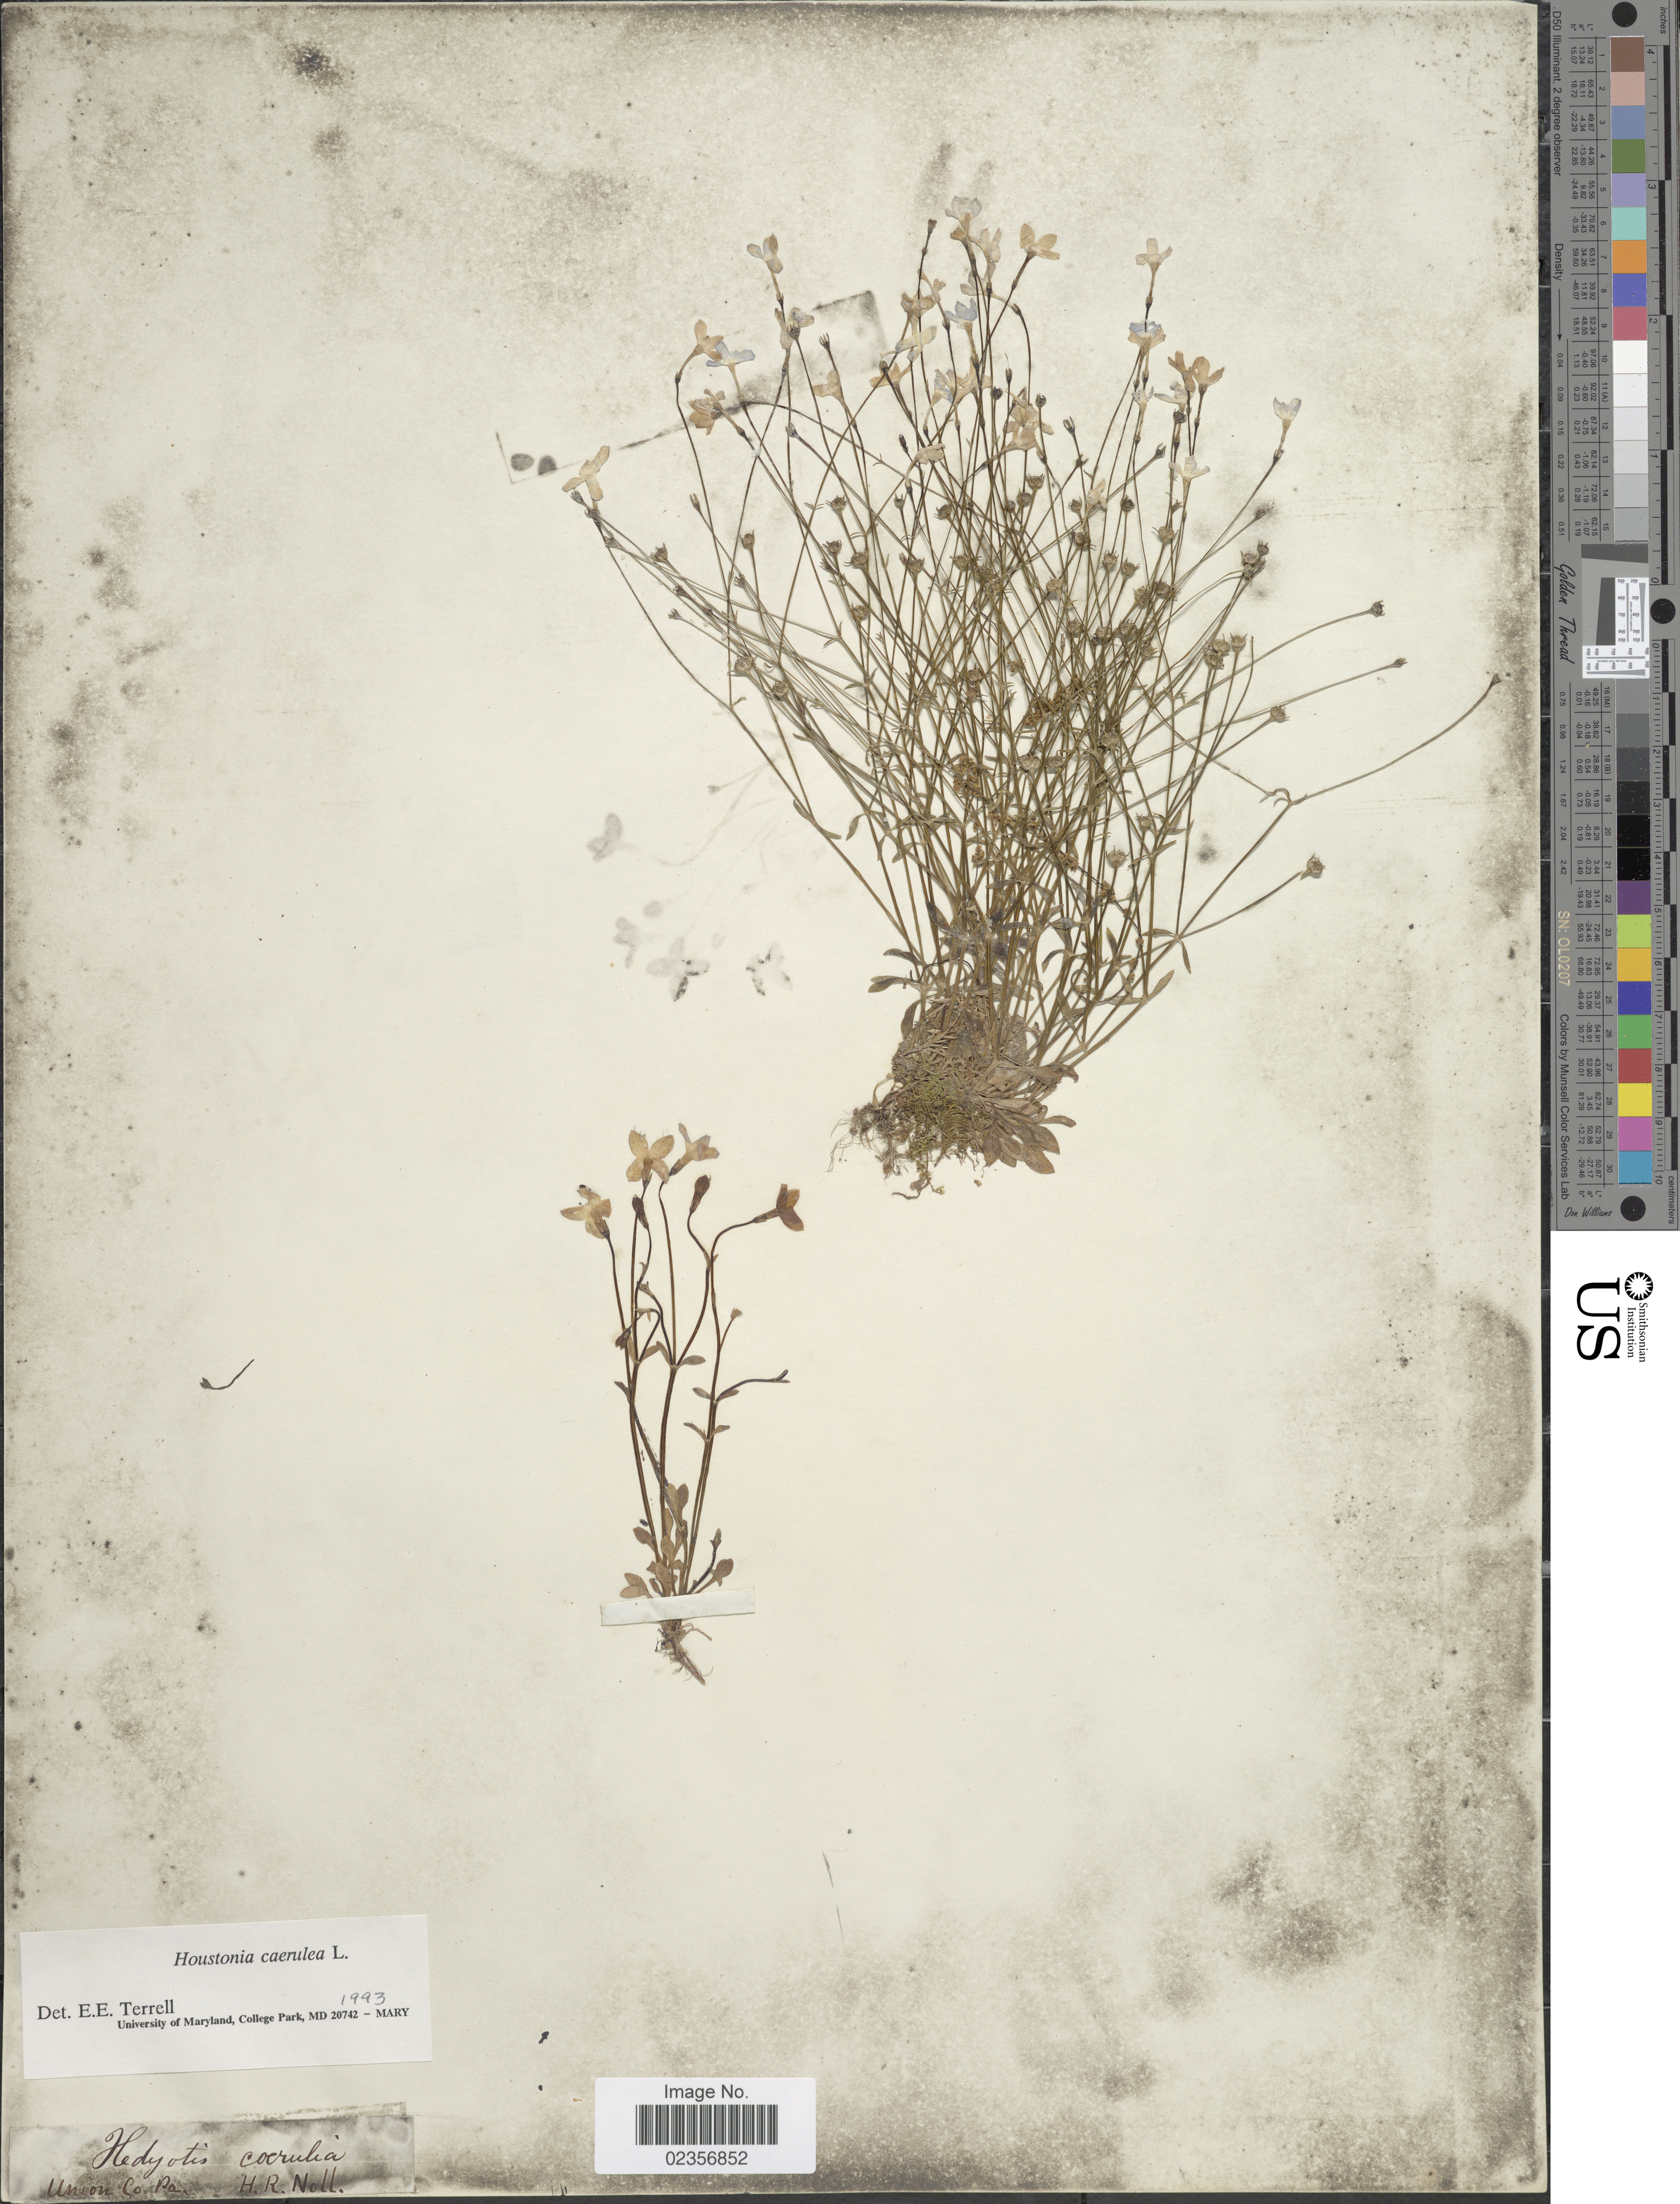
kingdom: Plantae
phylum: Tracheophyta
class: Magnoliopsida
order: Gentianales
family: Rubiaceae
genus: Houstonia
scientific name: Houstonia caerulea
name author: L.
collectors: H. Noll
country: United States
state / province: Pennsylvania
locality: Union Co.